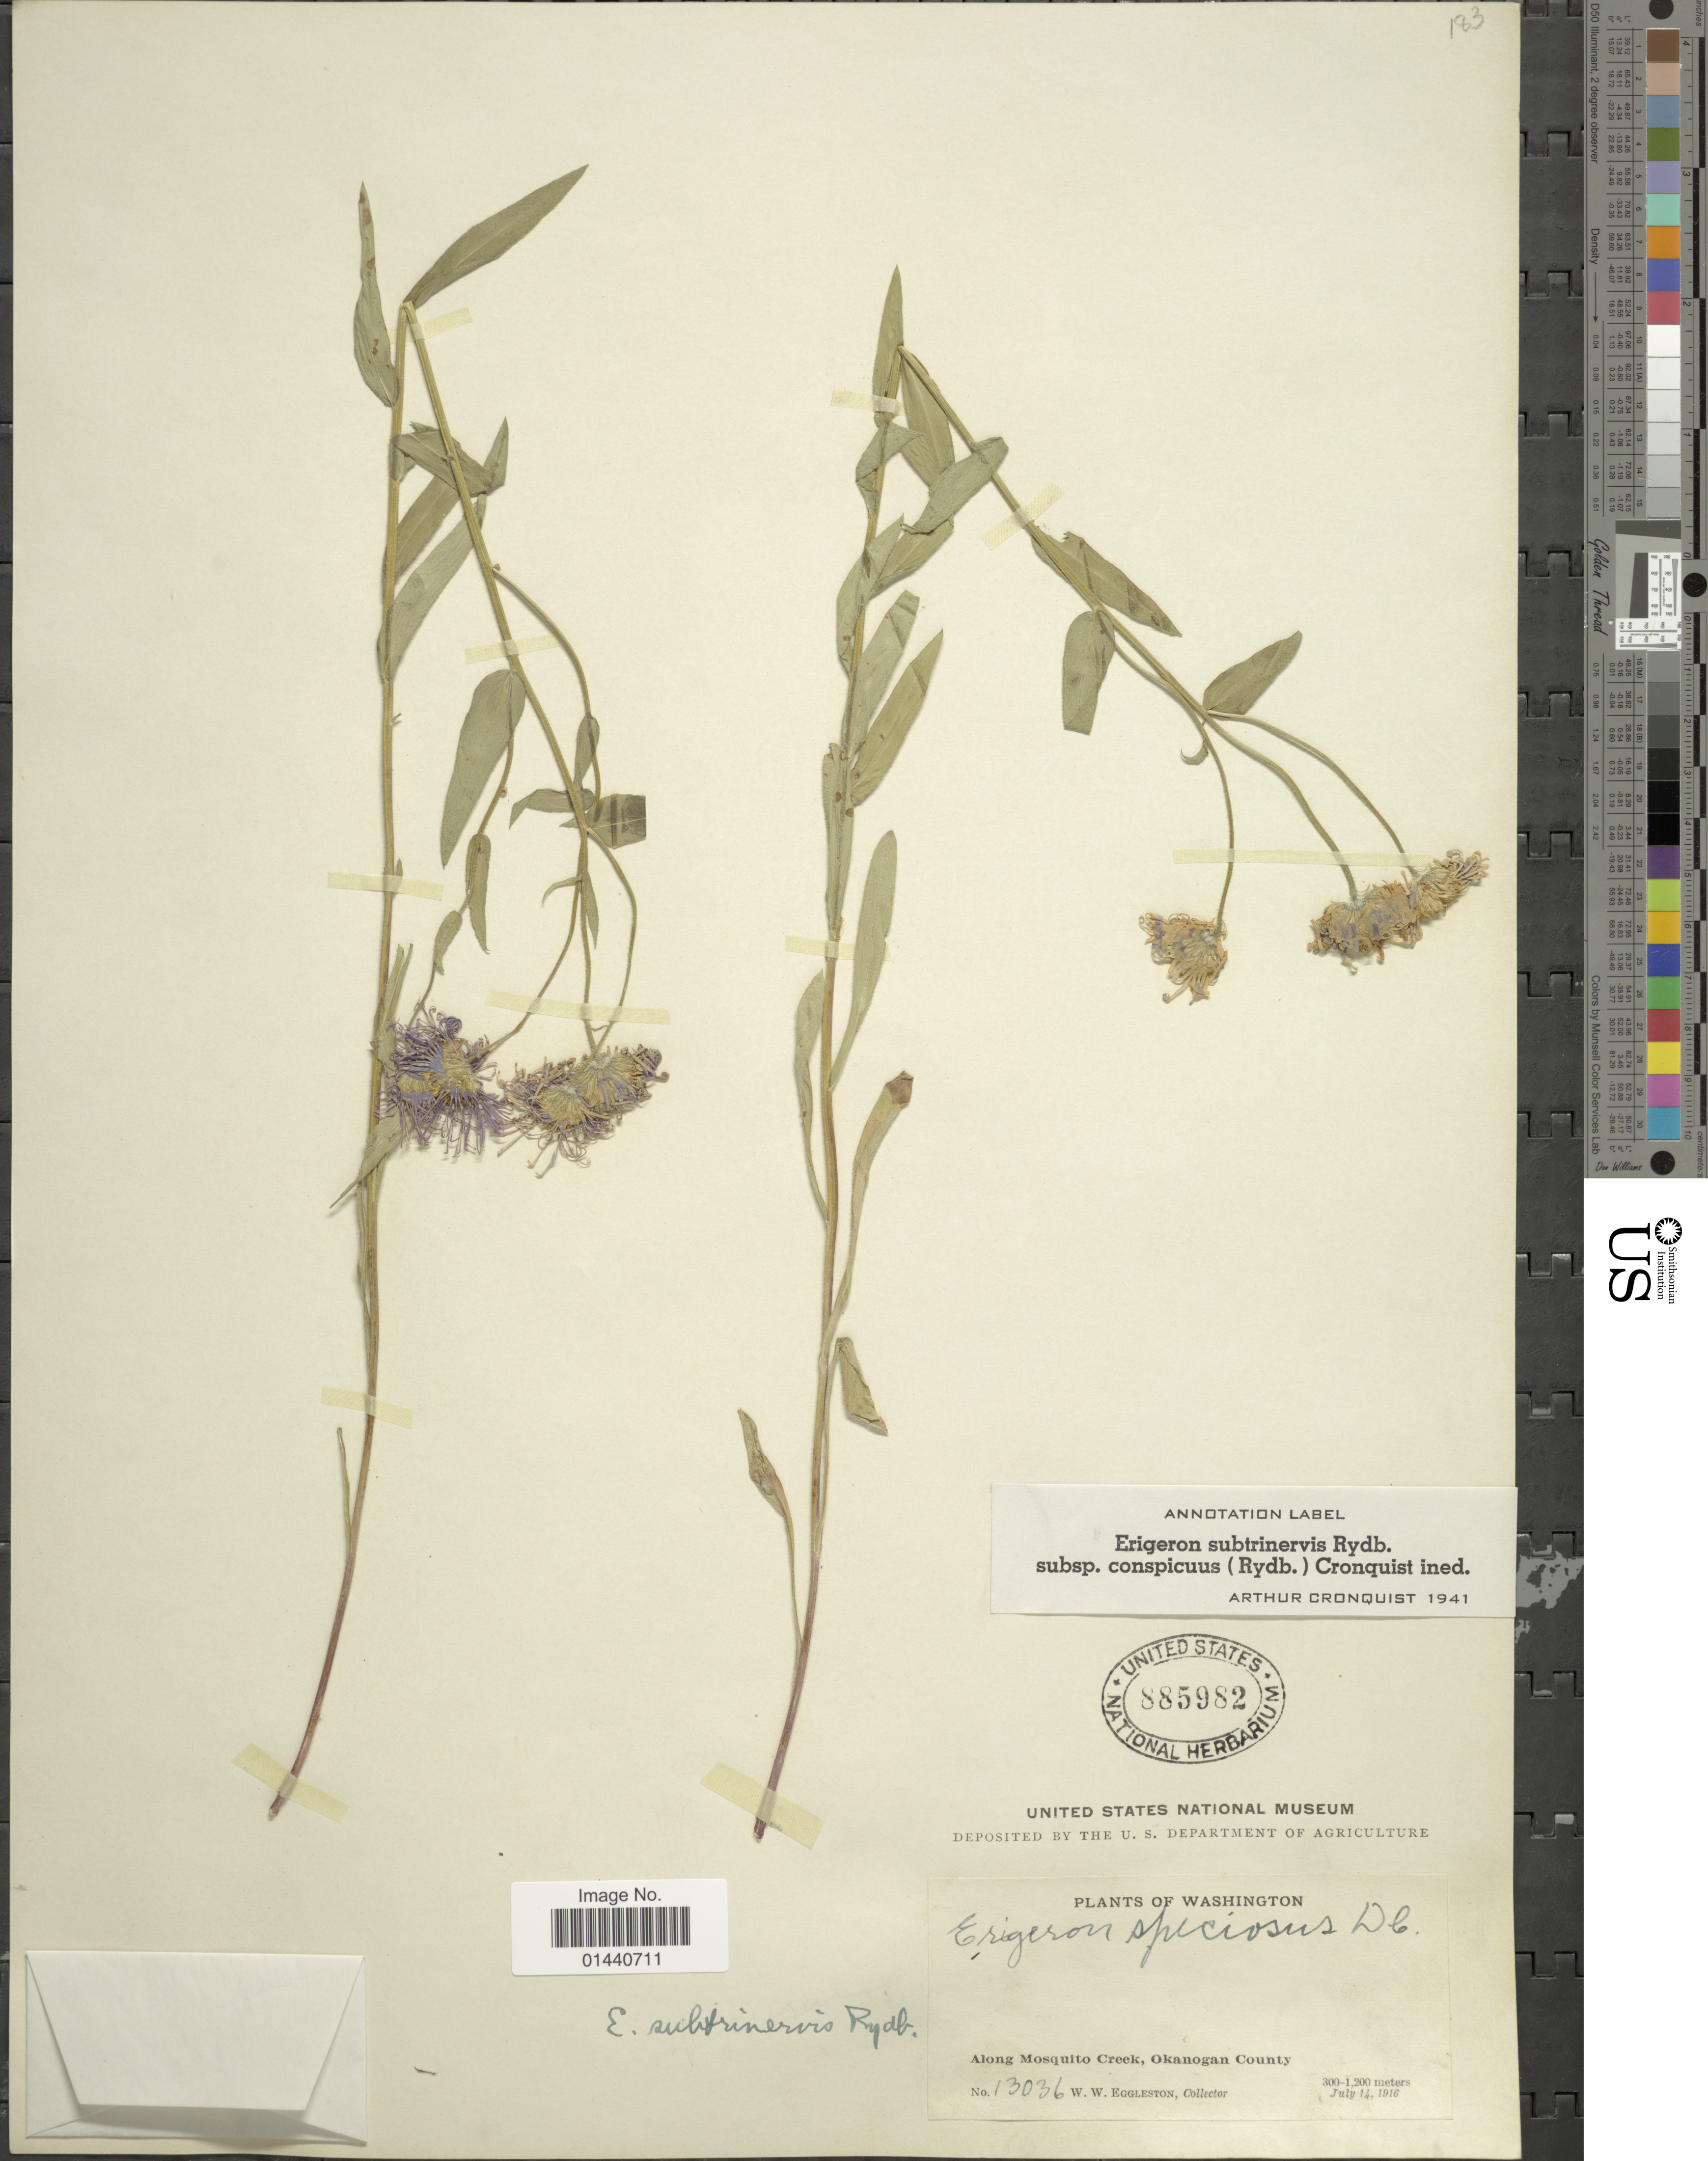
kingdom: Plantae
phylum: Tracheophyta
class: Magnoliopsida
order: Asterales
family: Asteraceae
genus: Erigeron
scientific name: Erigeron subtrinervis var. conspicuus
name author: (Rydb.) Cronq.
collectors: W. W. Eggleston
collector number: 13036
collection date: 1916-07-14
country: United States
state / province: Washington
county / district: Okanogan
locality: Along Mosquito Creek, Okanogan County.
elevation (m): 300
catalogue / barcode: US 885982